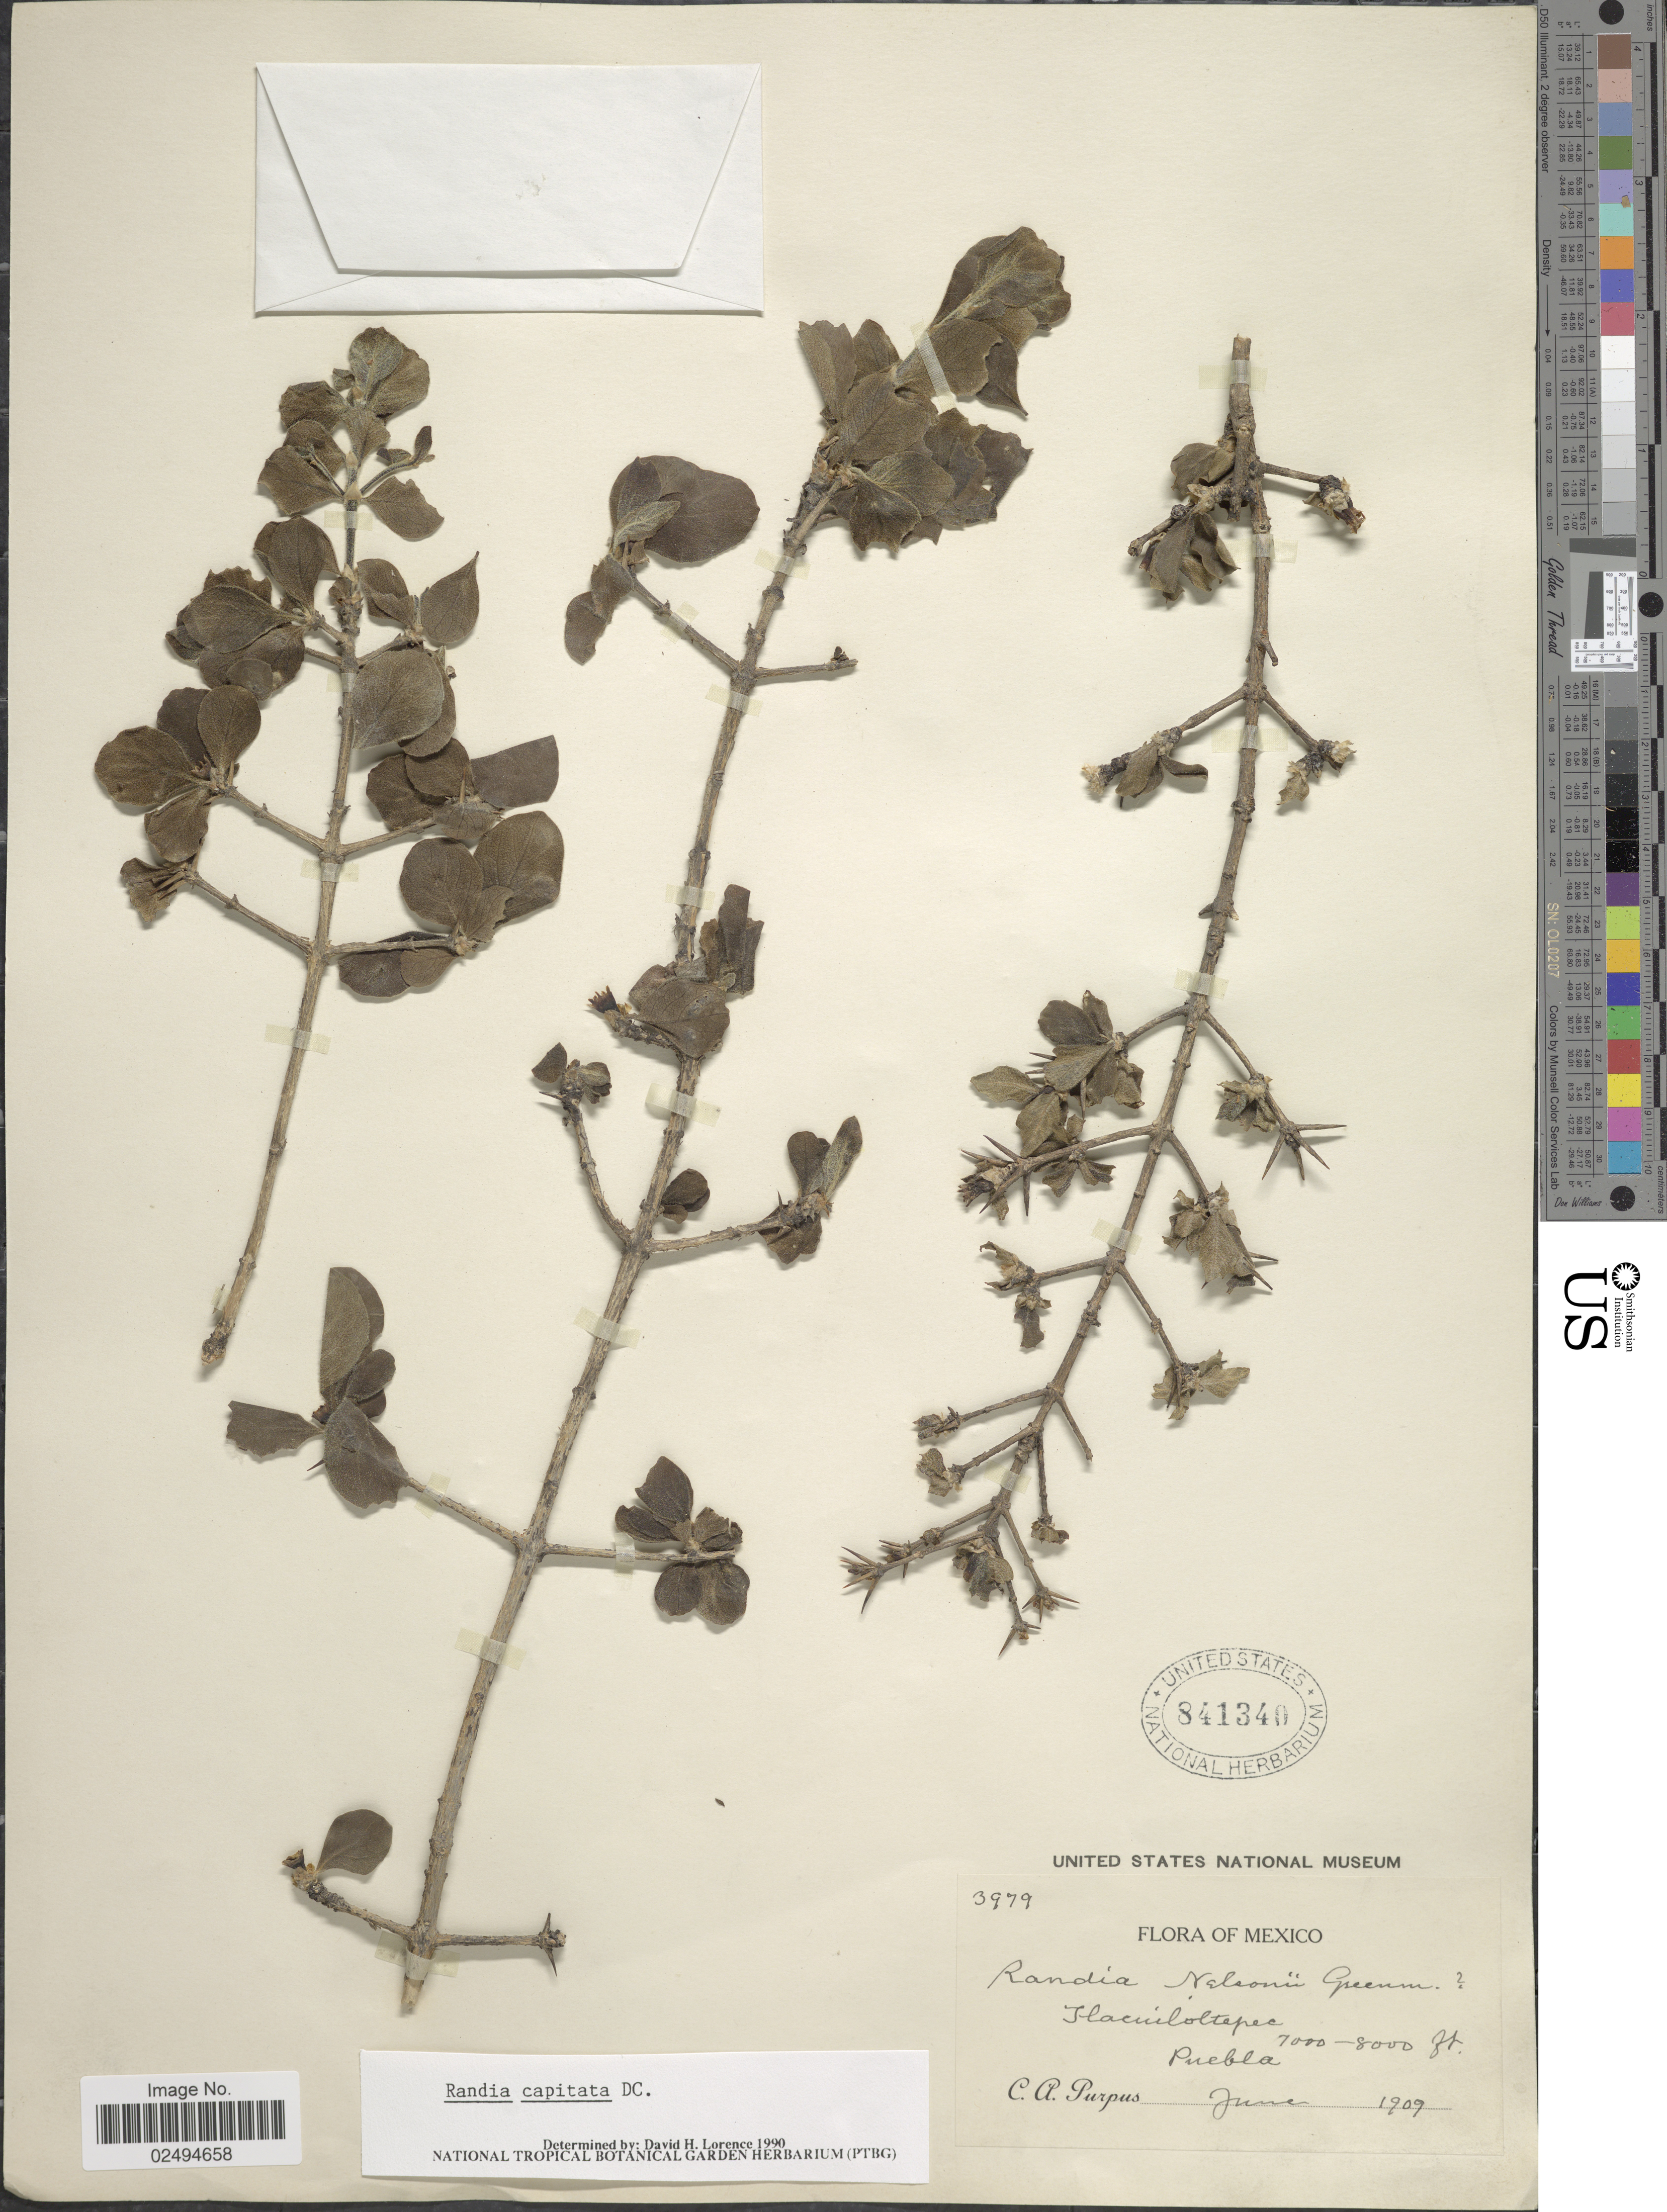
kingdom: Plantae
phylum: Tracheophyta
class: Magnoliopsida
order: Gentianales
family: Rubiaceae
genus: Randia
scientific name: Randia capitata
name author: DC.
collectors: C. A. Purpus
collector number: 3979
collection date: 1909-06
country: Mexico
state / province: Puebla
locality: Hacuiloltepec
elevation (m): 2134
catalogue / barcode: US 841340